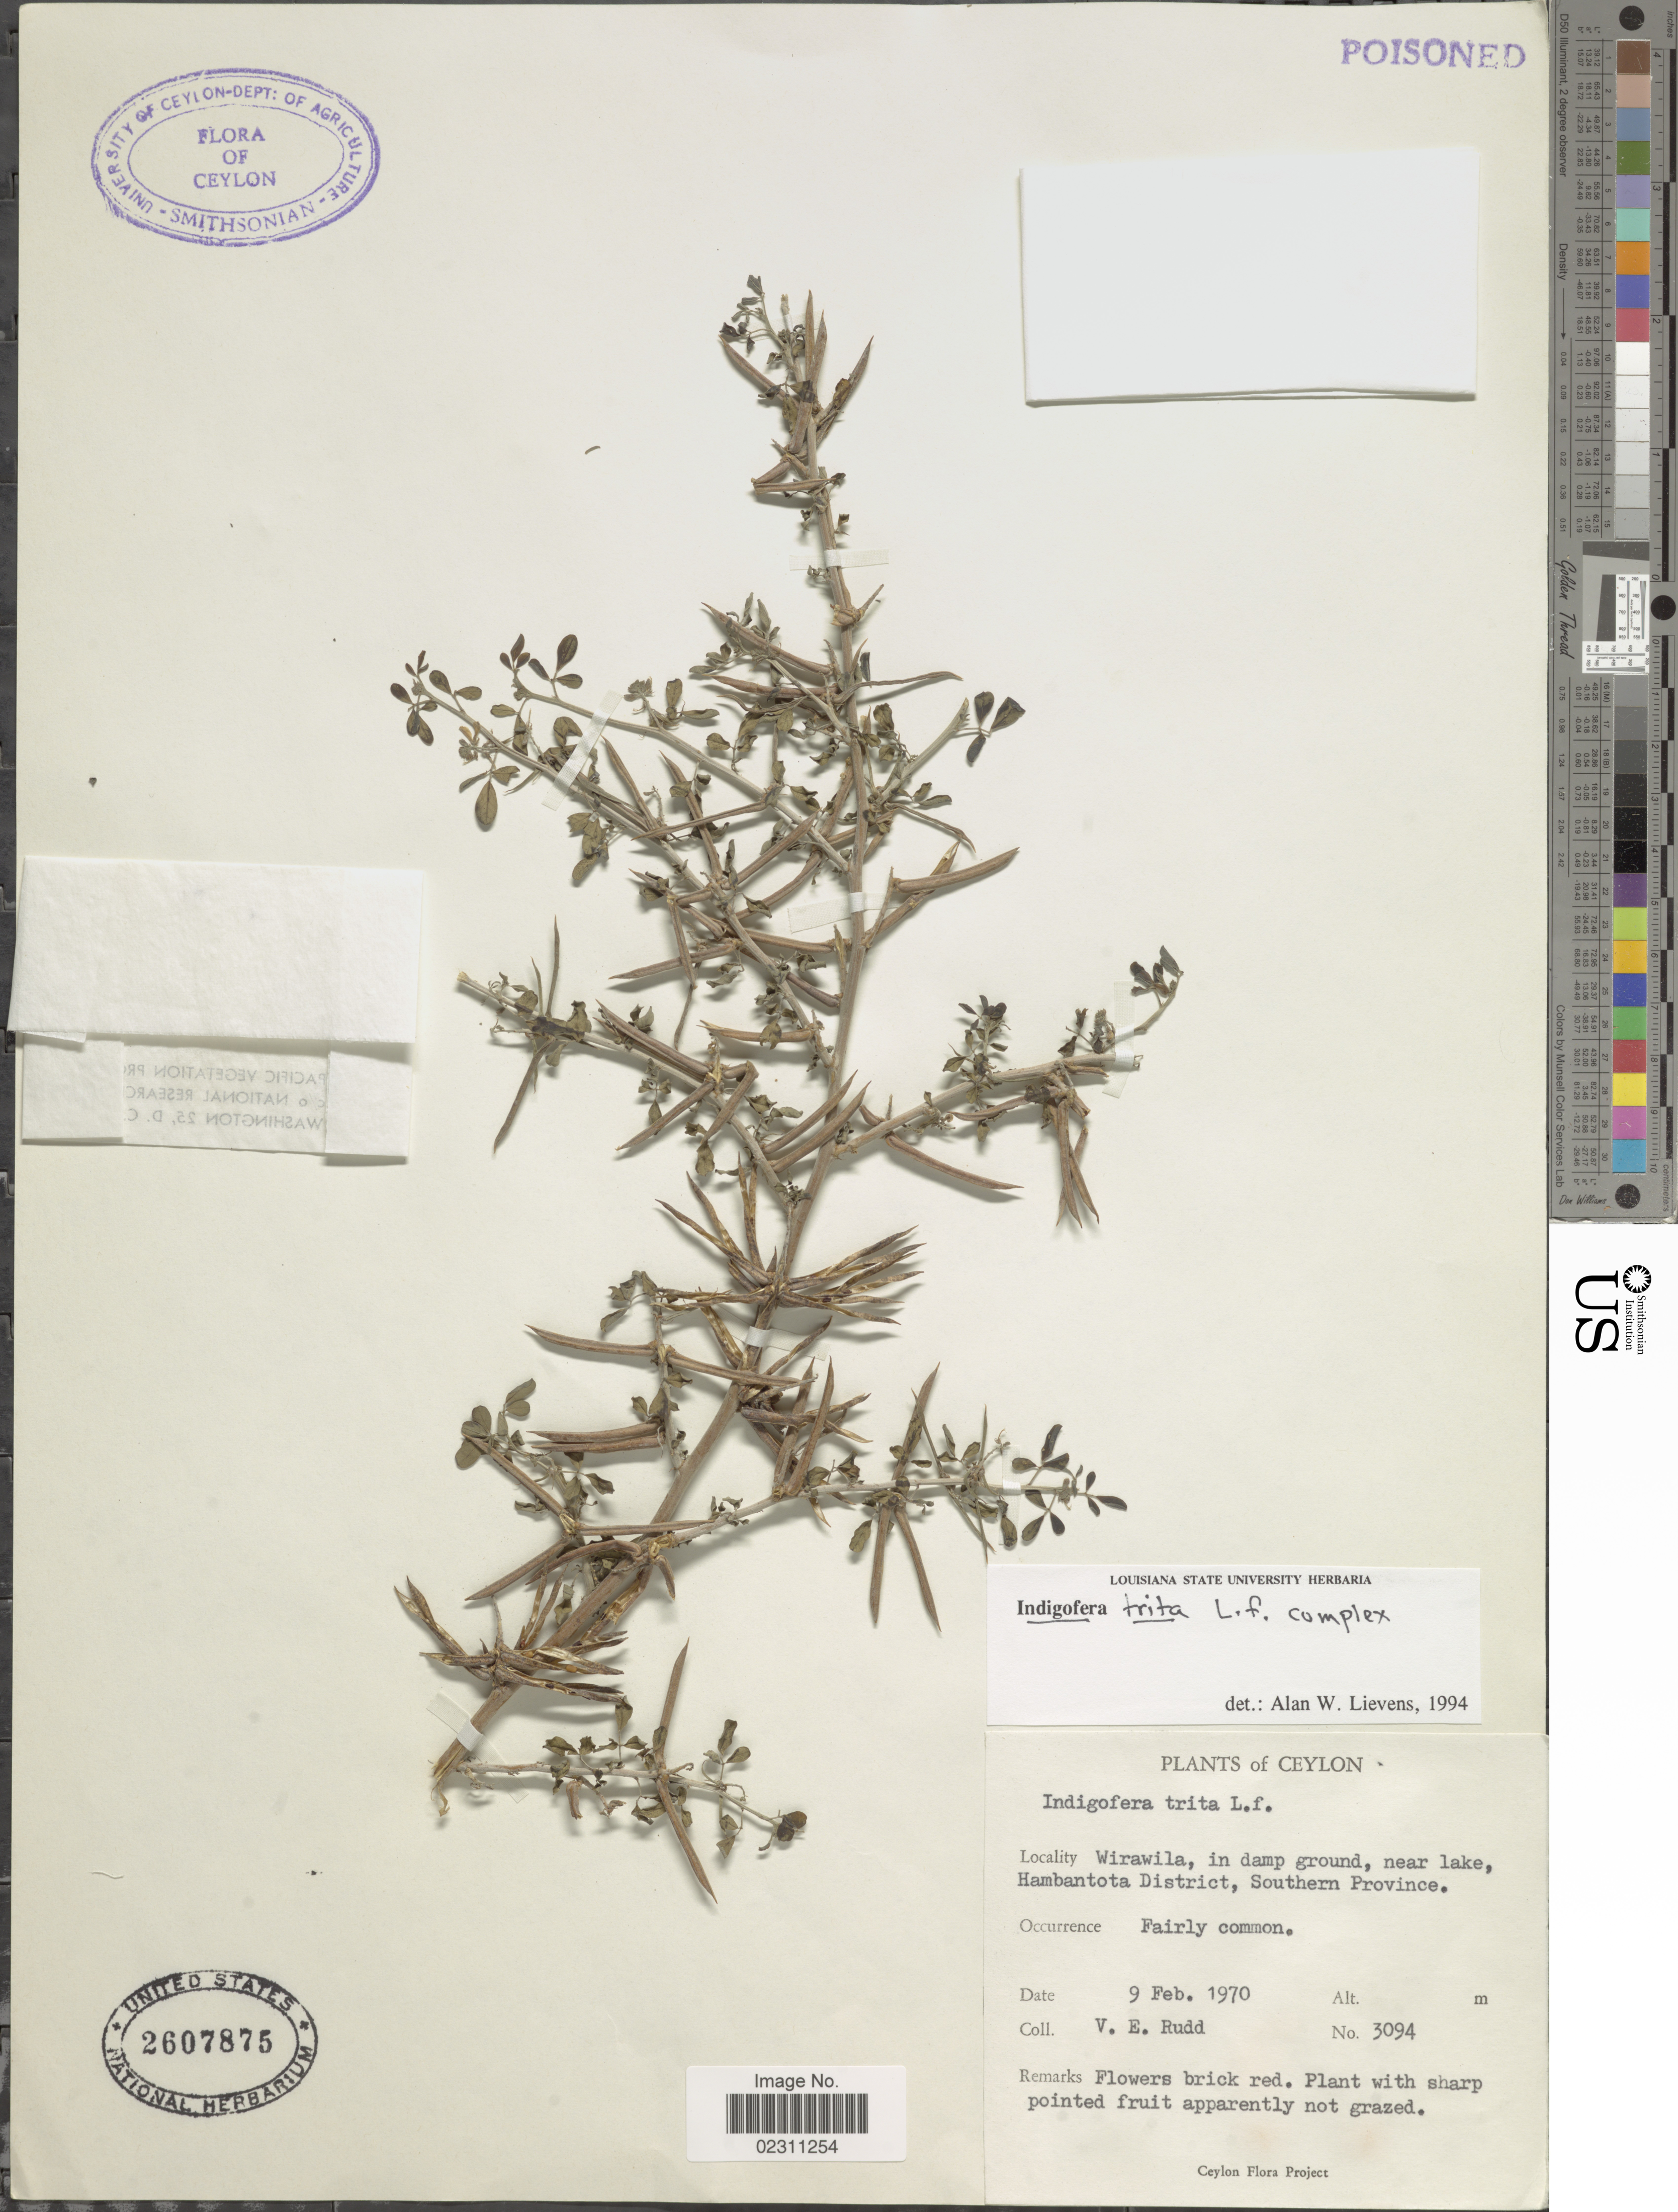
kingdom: Plantae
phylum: Tracheophyta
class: Magnoliopsida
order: Fabales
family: Fabaceae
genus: Indigofera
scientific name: Indigofera trita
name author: L. f.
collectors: V. E. Rudd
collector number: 3094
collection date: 1970-02-09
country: Sri Lanka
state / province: Southern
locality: Ceylon. Wirawila, in damp ground, near lake, Hambantota District, Southern Province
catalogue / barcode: US 2607875